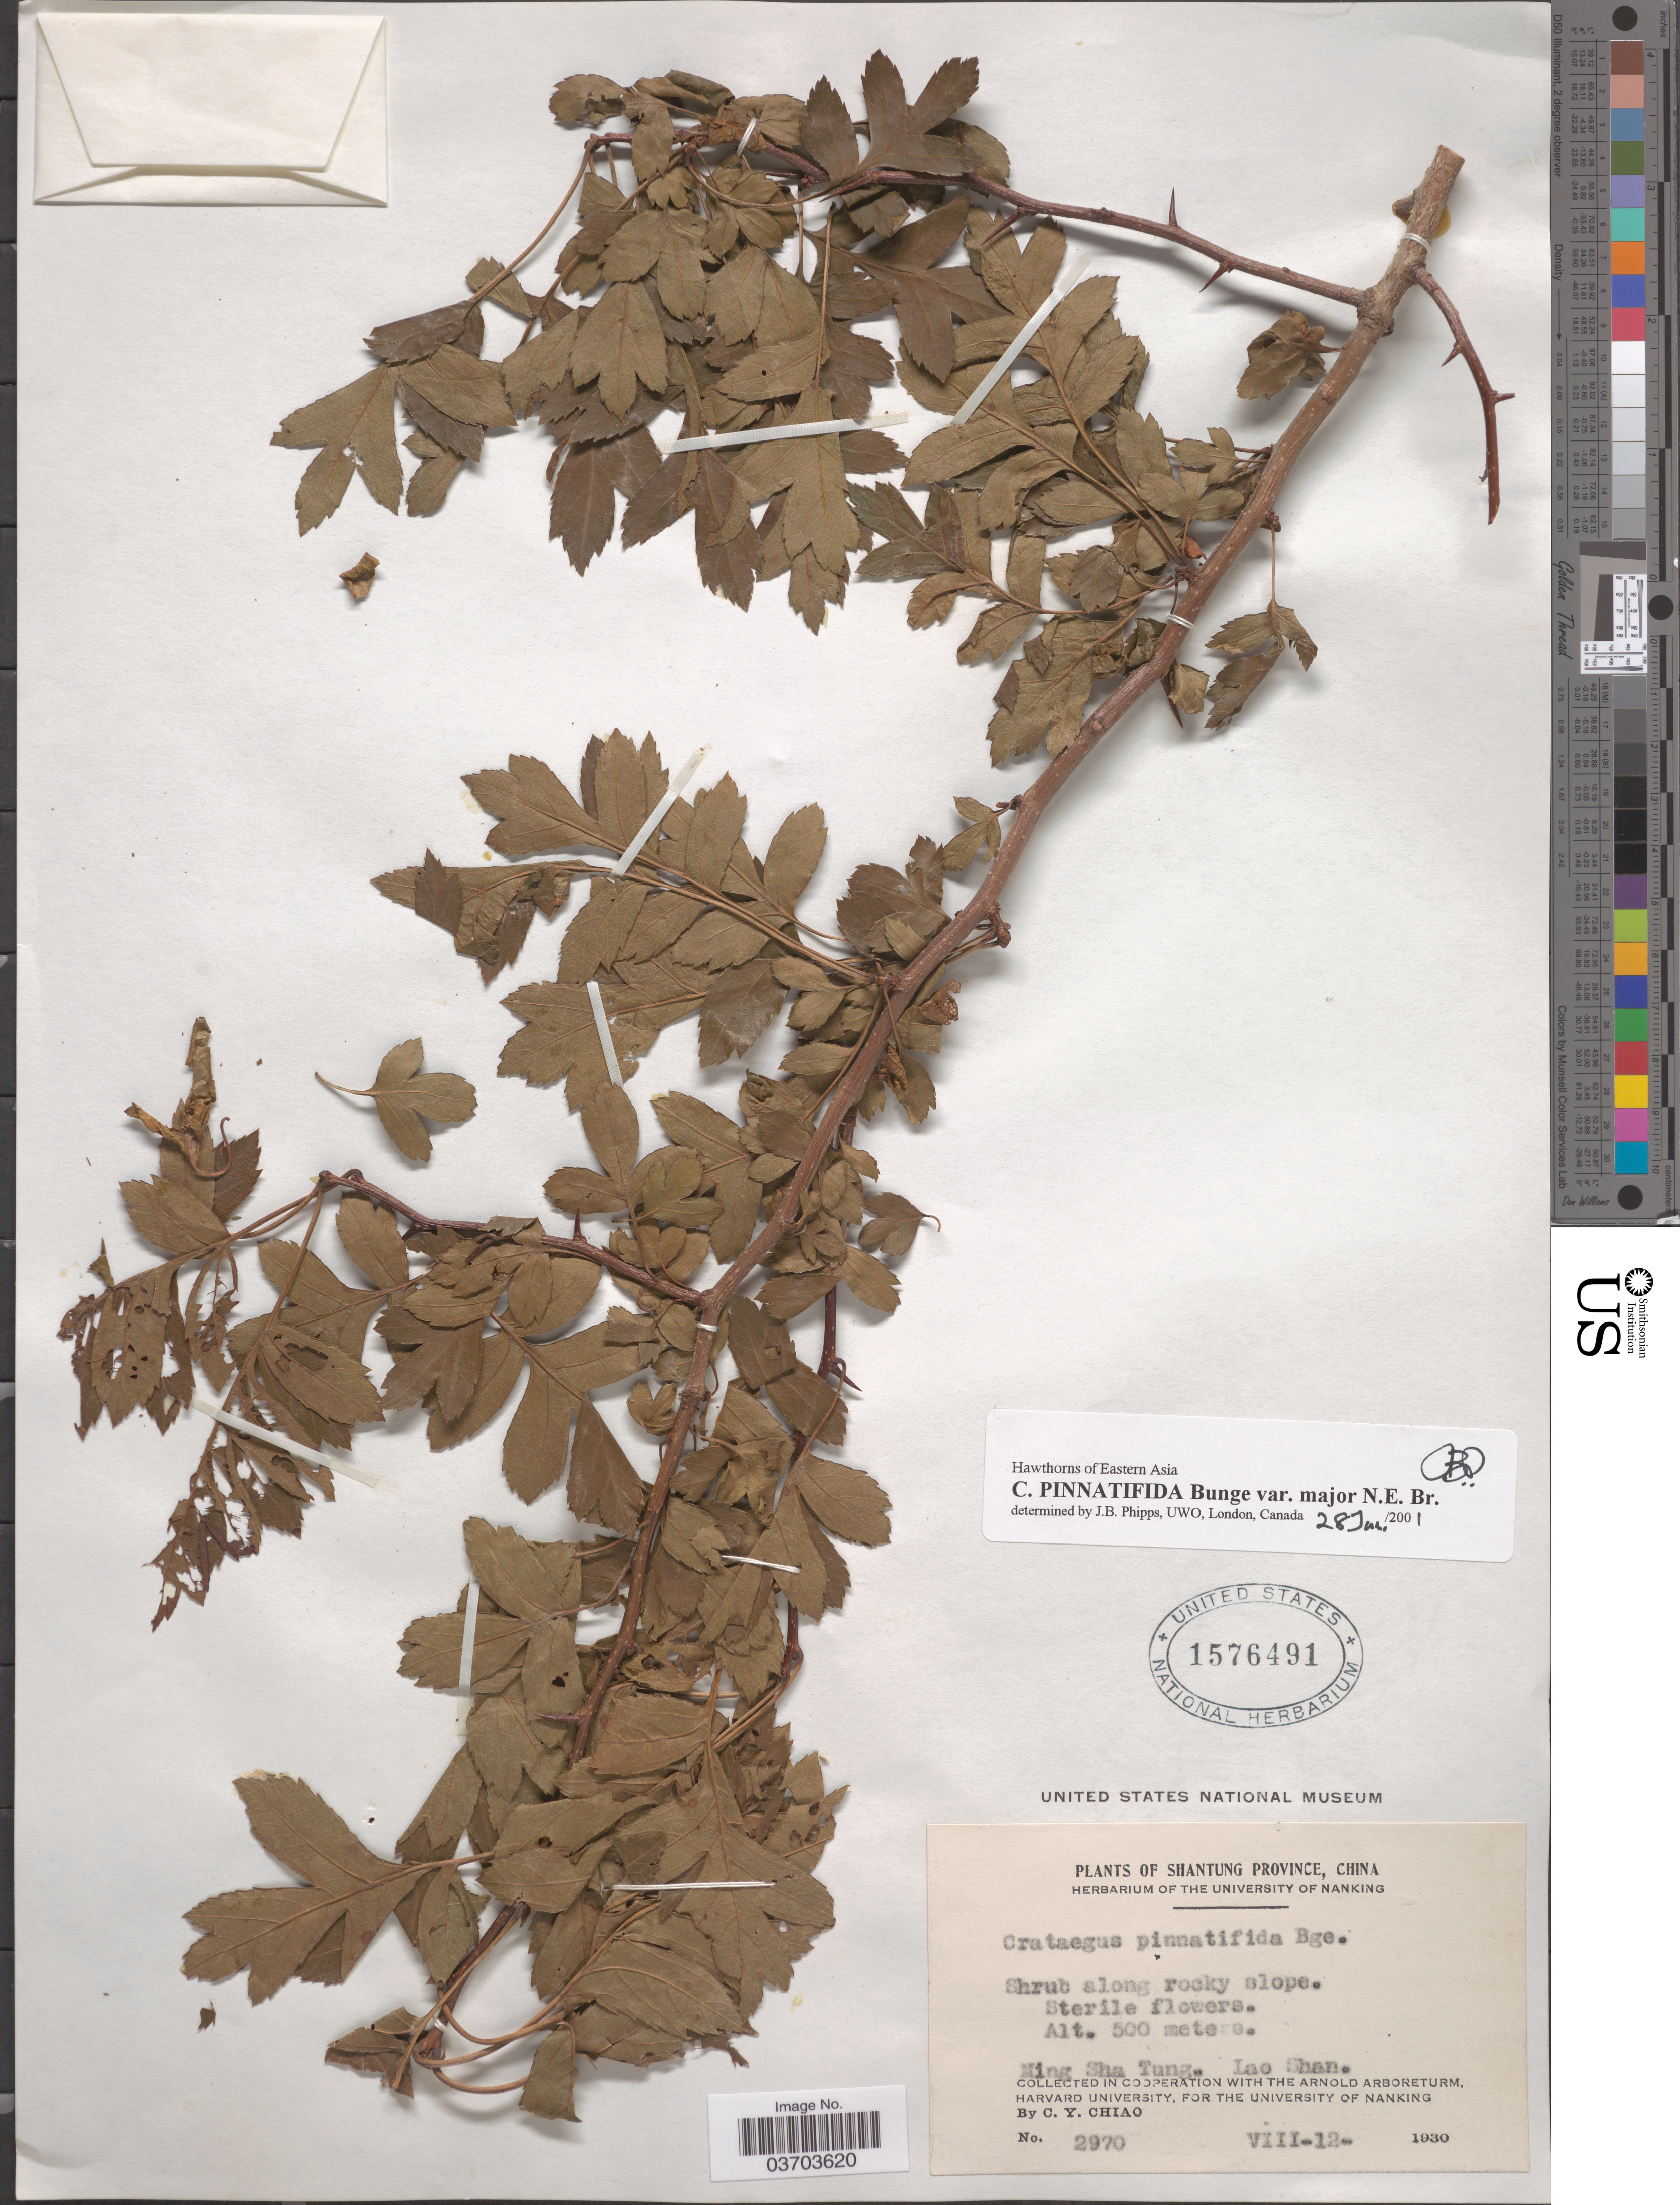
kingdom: Plantae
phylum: Tracheophyta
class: Magnoliopsida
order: Rosales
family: Rosaceae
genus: Crataegus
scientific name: Crataegus pinnatifida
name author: Bunge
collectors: C. Y. Chiao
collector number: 2970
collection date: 1930-08-12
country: China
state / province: Shandong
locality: Shantung Province. Ming Sha Tung. Lao Shan.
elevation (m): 500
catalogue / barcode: US 1576491